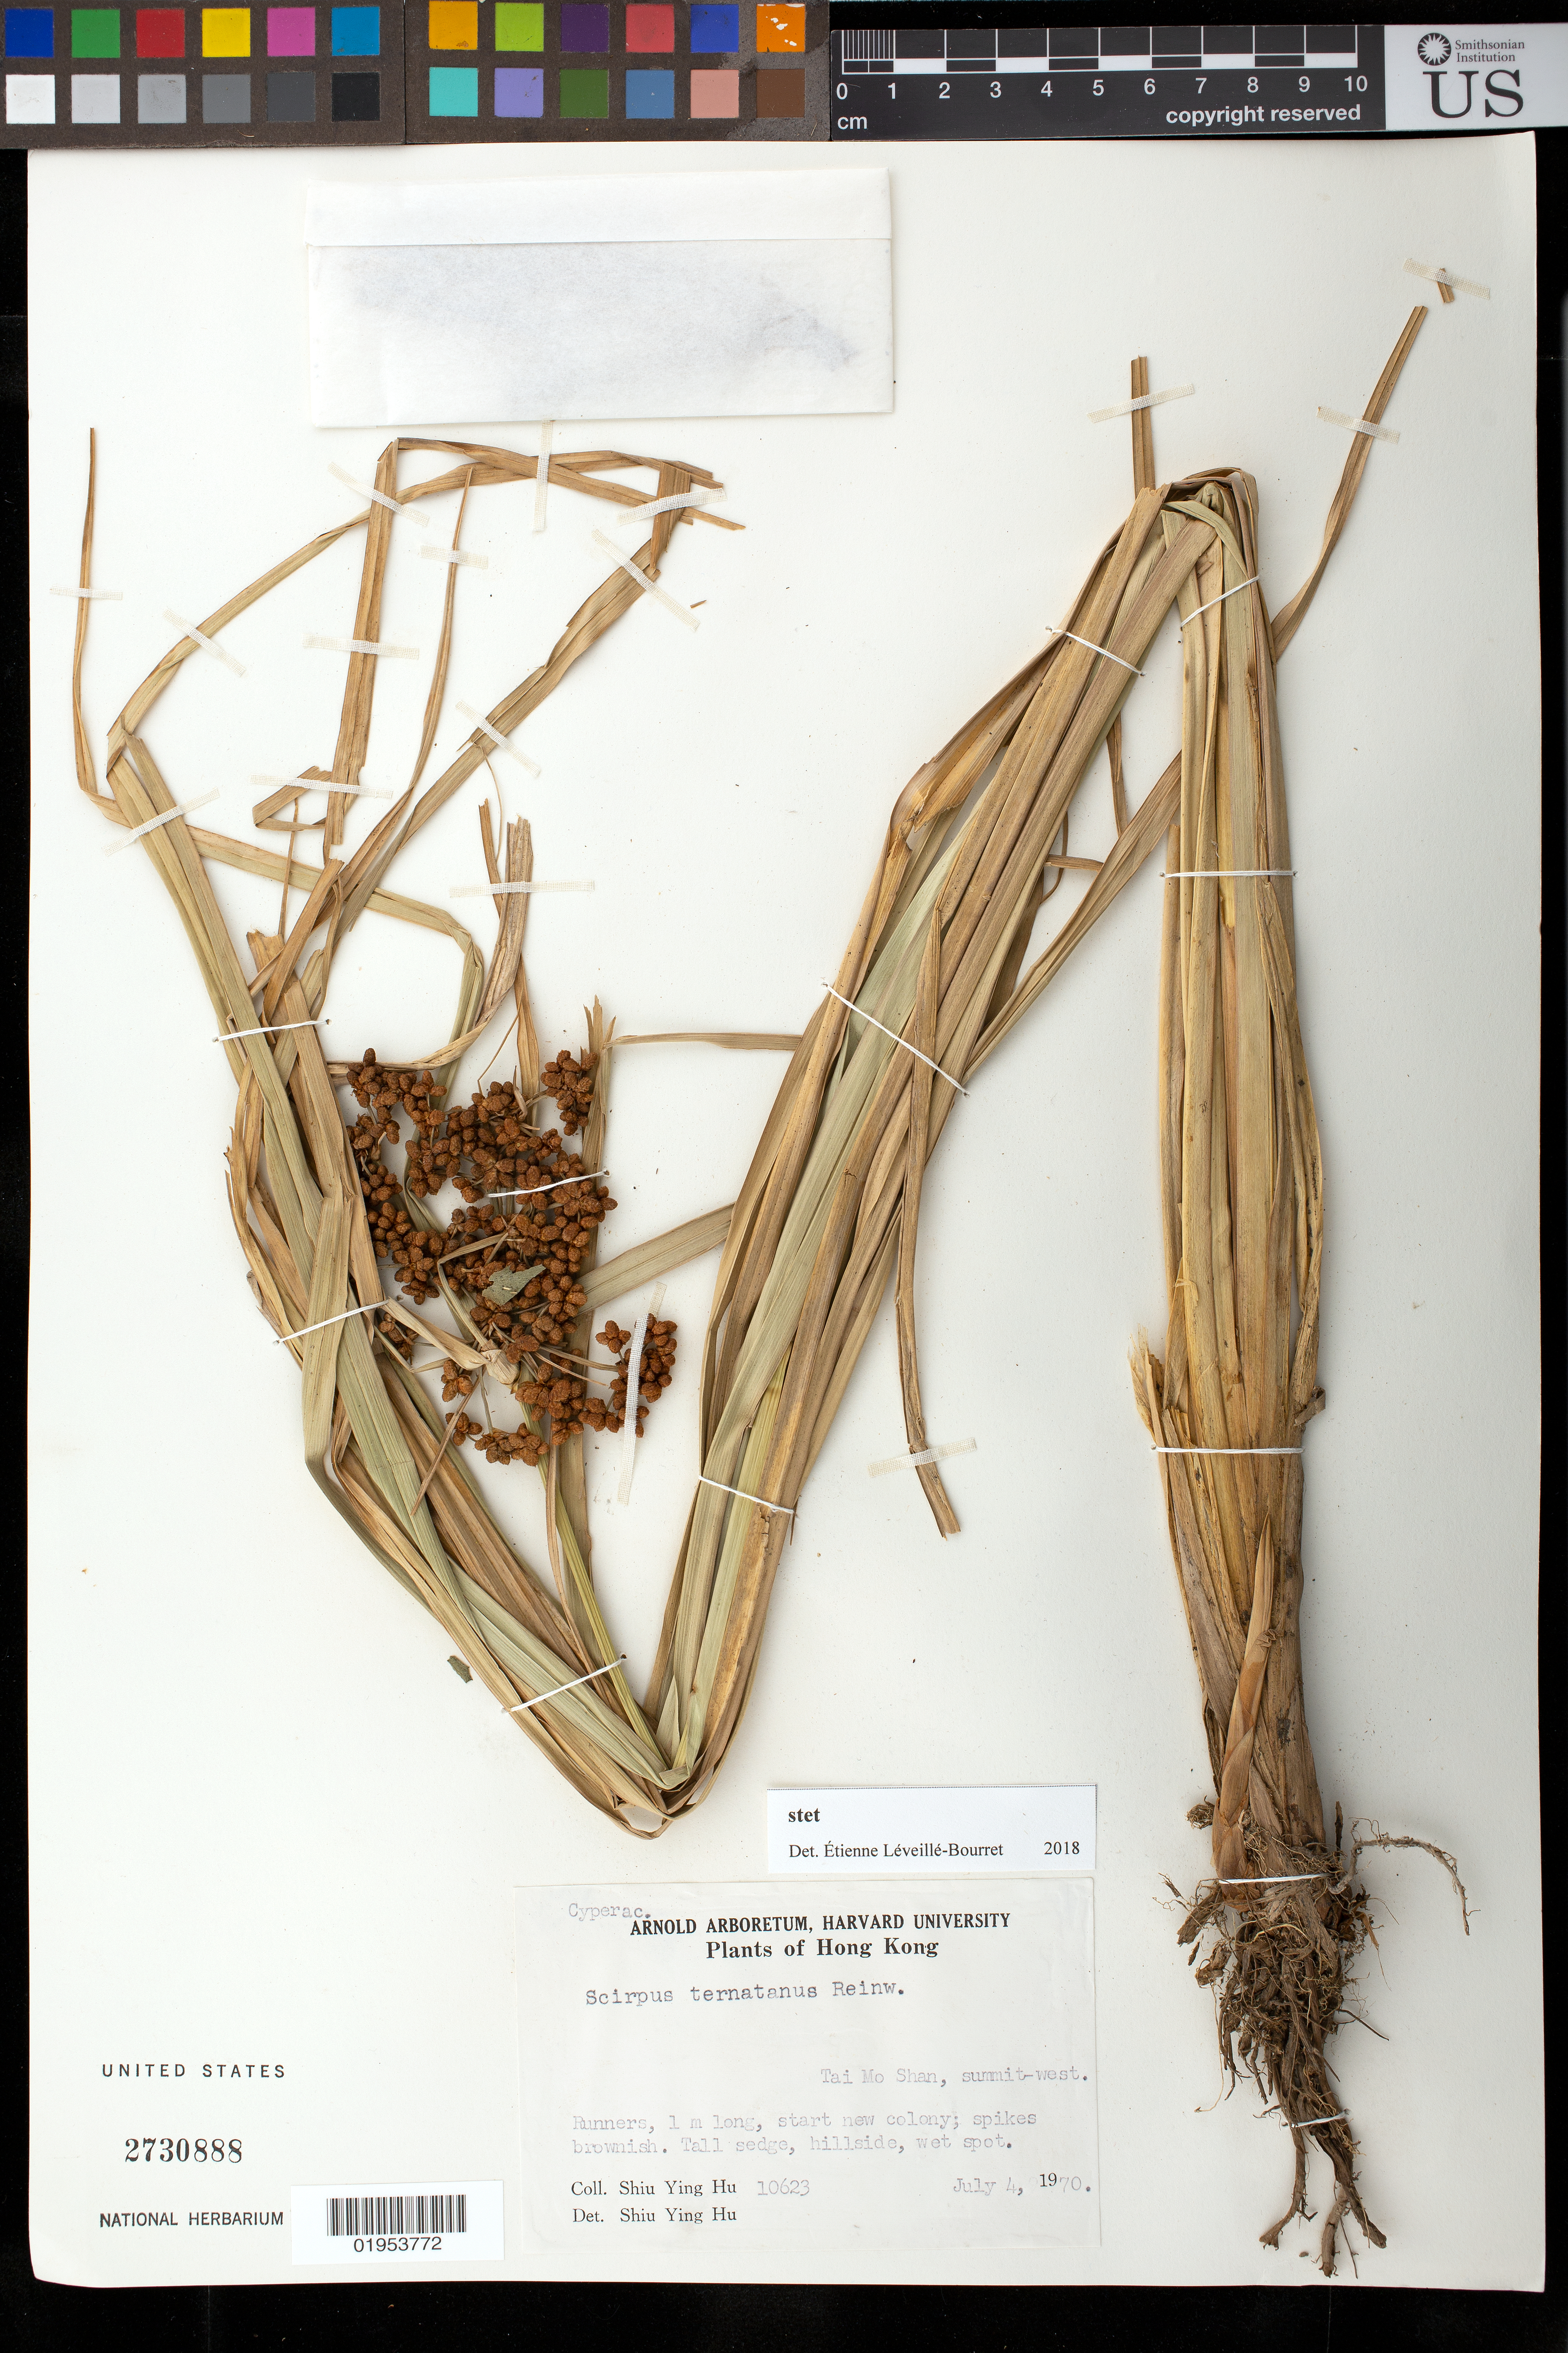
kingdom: Plantae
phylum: Tracheophyta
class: Liliopsida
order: Poales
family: Cyperaceae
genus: Scirpus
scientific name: Scirpus ternatanus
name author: Reinw. ex Miq.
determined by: Hu, S. Y.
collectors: S. Y. Hu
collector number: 10623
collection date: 1970-07-04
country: China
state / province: Hong Kong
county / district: Yuen Long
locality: Tai Mo Shan, summit-west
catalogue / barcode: US 2730888